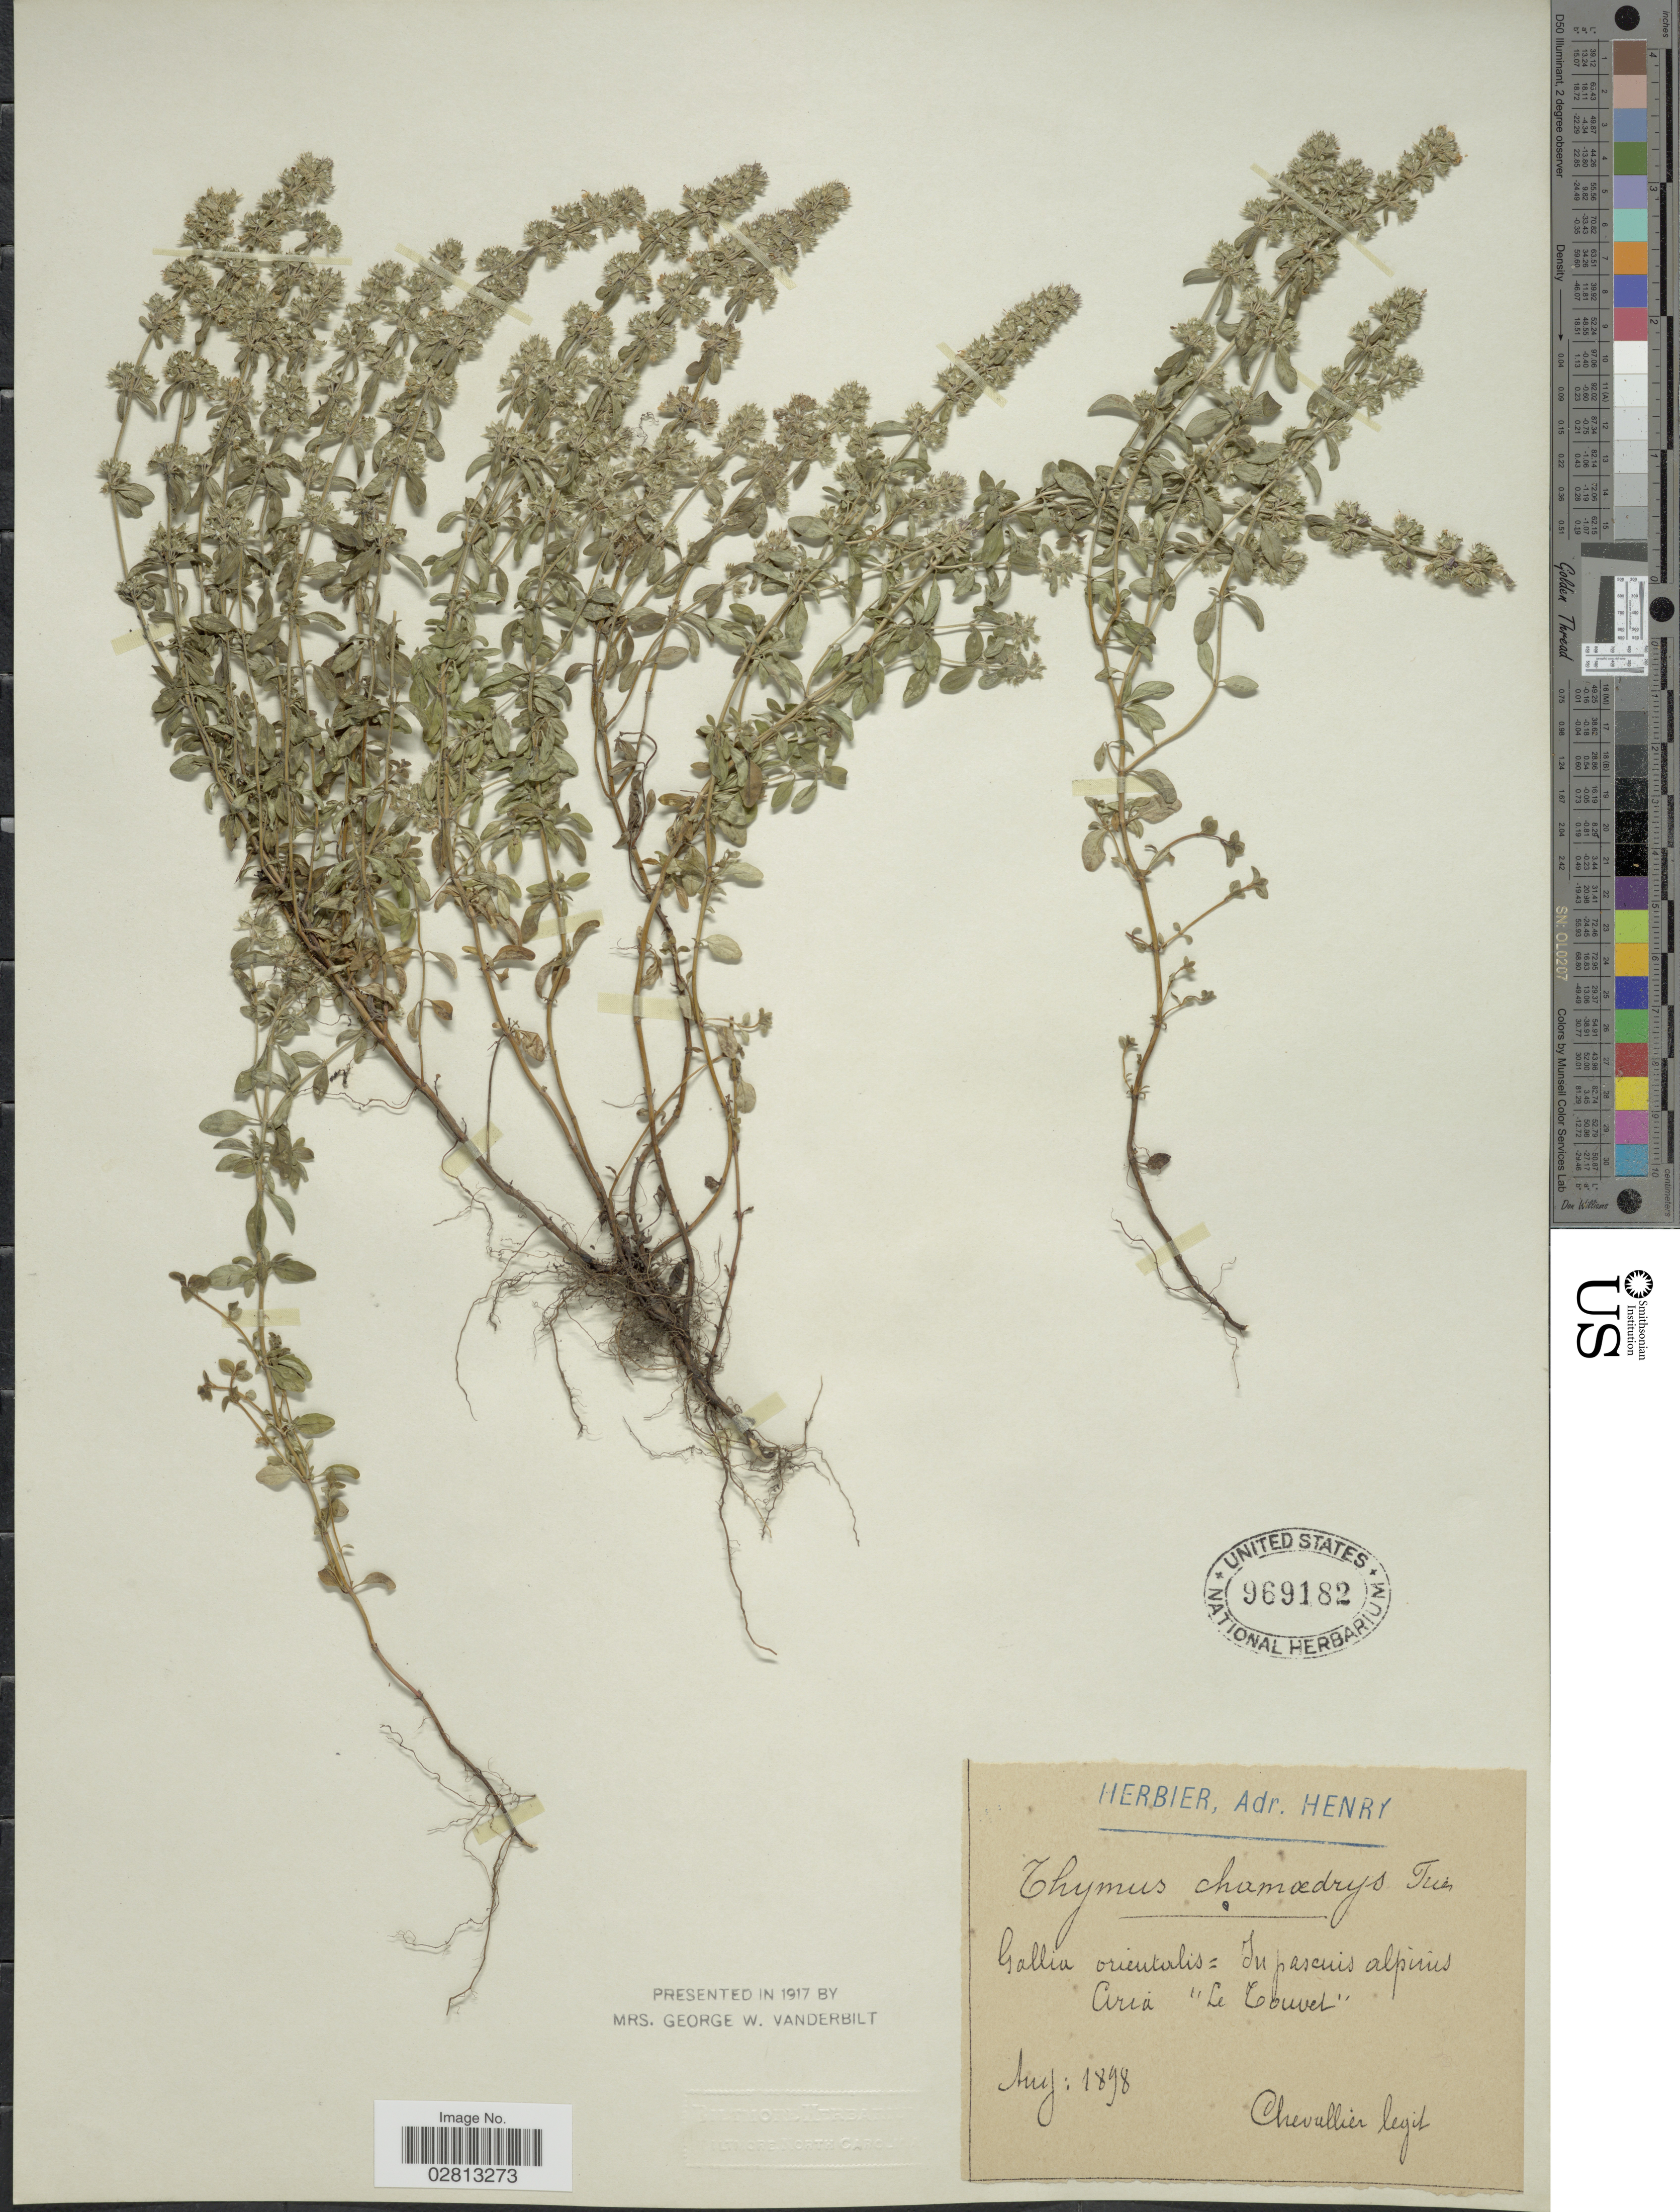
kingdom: Plantae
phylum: Tracheophyta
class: Magnoliopsida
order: Lamiales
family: Lamiaceae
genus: Thymus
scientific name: Thymus chamaedrys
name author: Fr.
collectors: Chevallier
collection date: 1898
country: France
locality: Gallia orientalis, In pascuis alpirus [interpreted], Ciria [interpreted] Le Couvet.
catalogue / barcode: US 969182